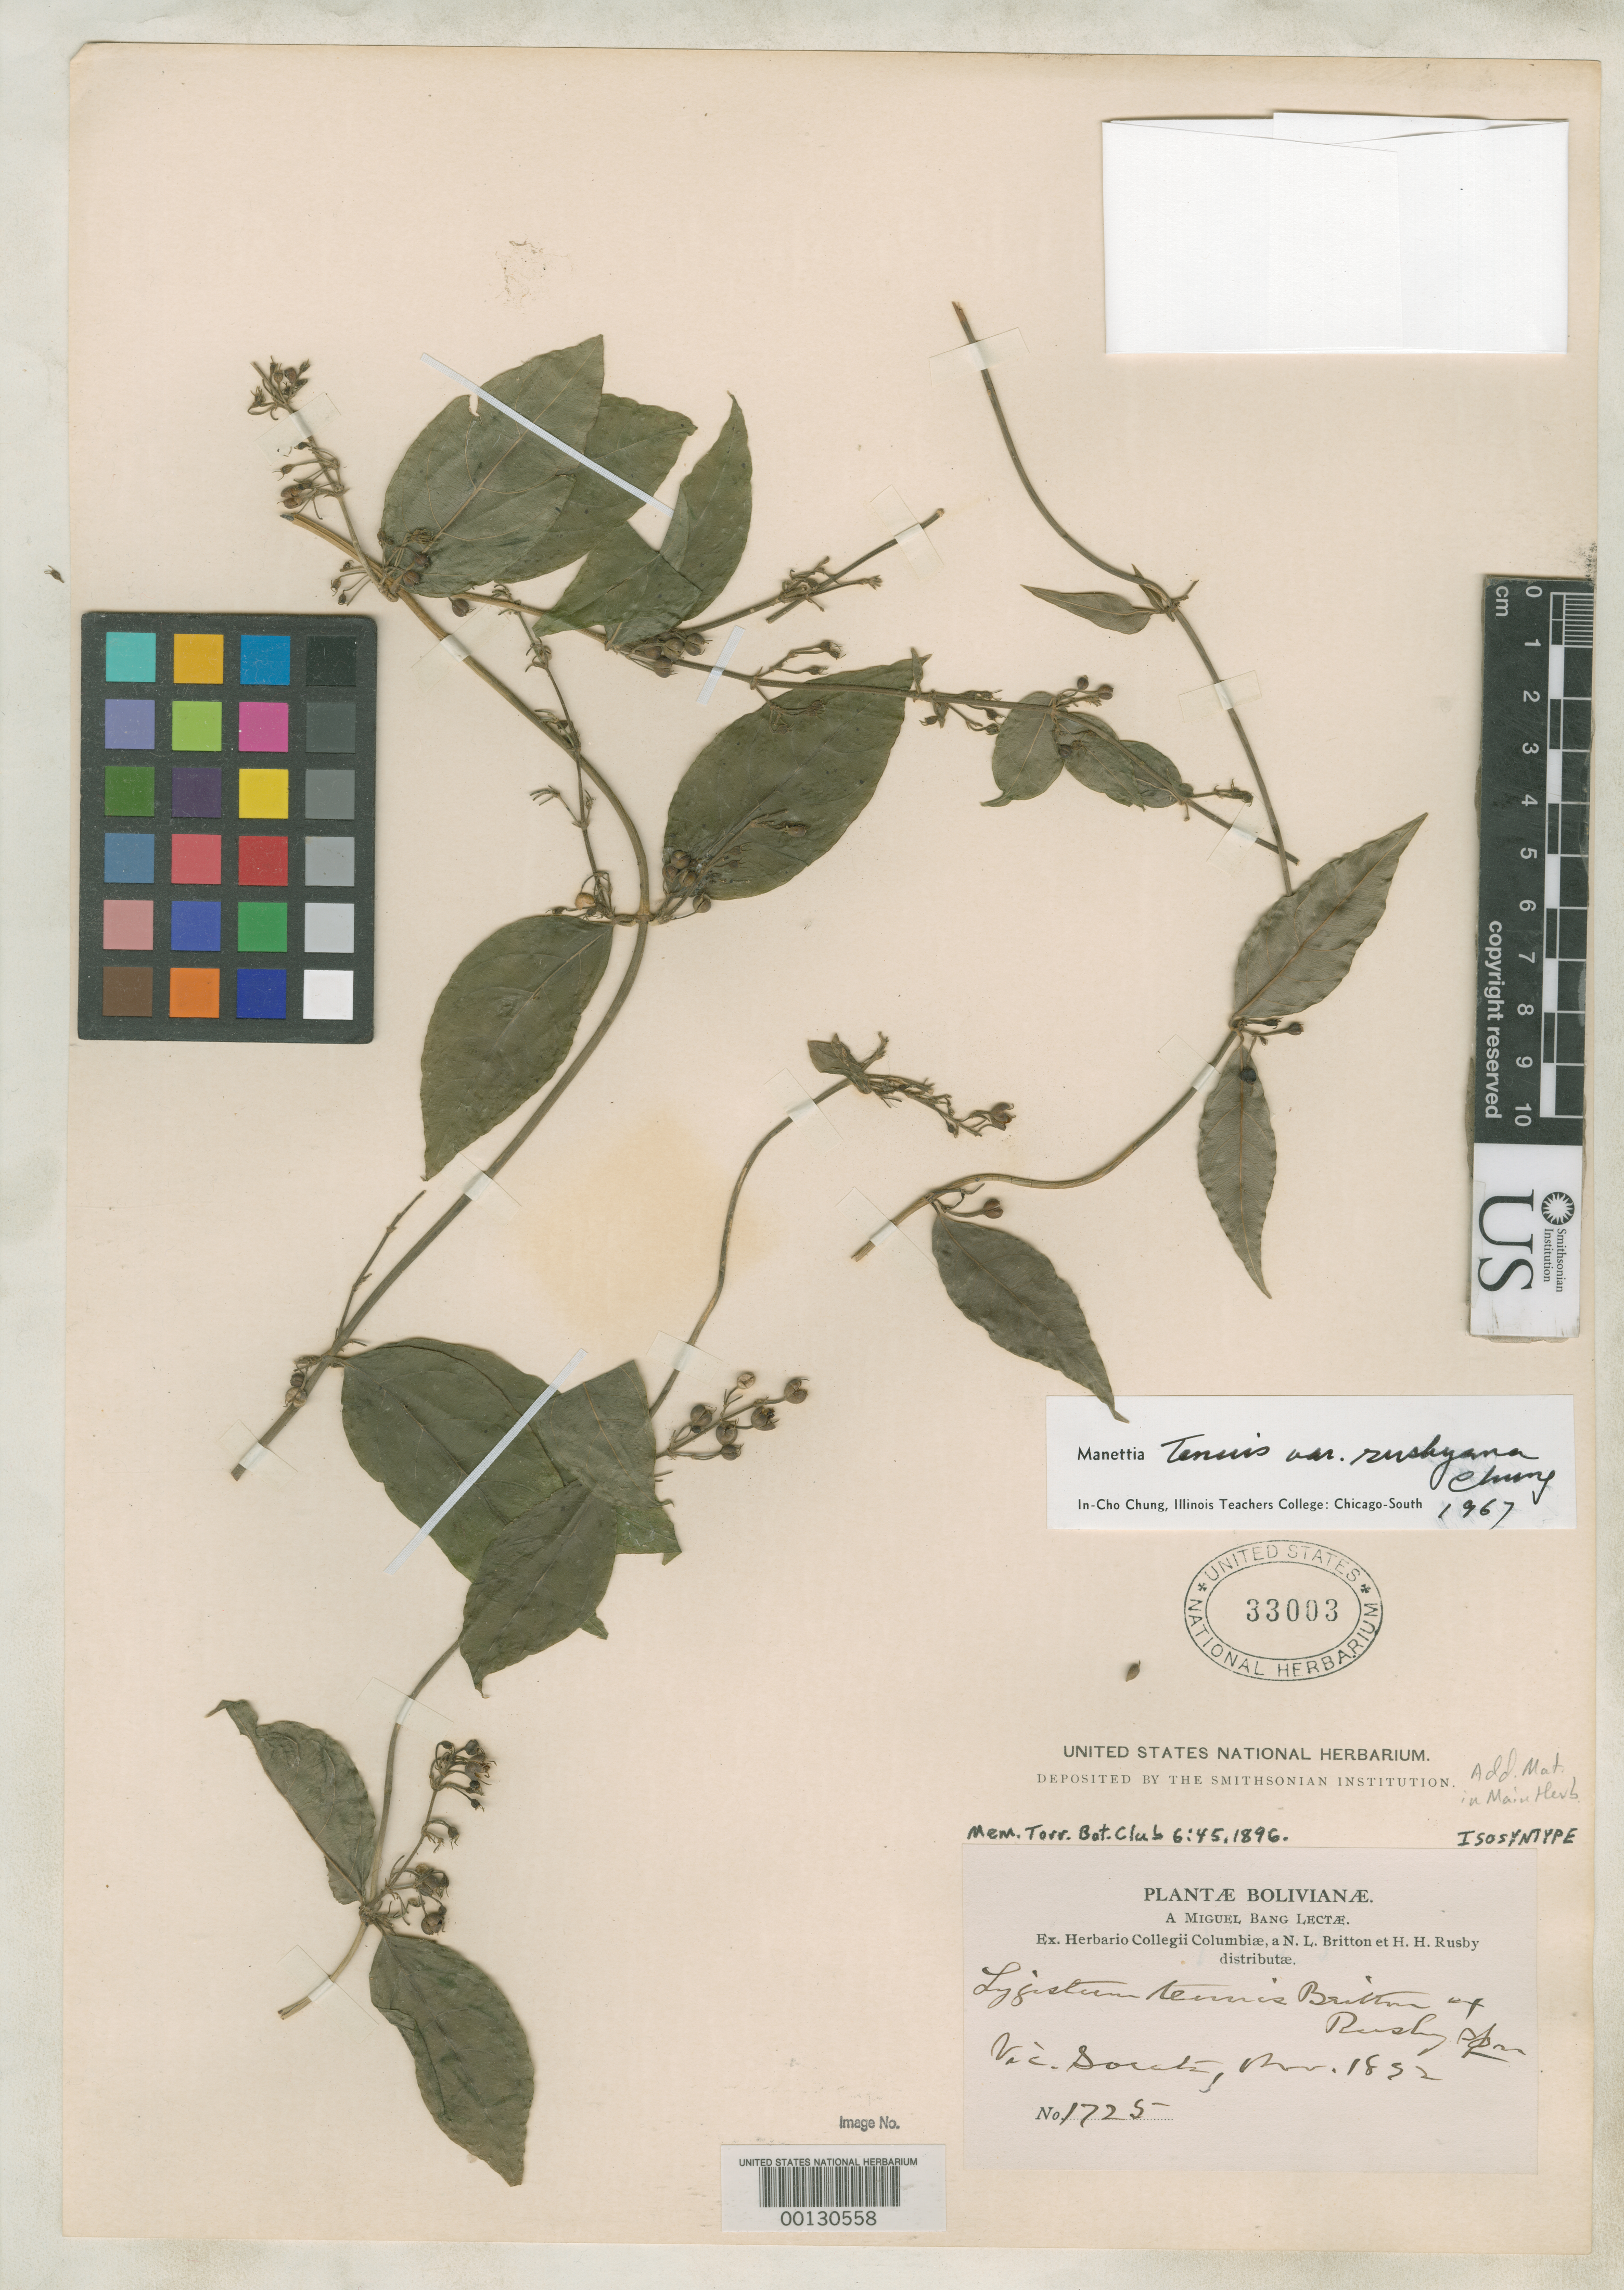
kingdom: Plantae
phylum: Tracheophyta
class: Magnoliopsida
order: Gentianales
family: Rubiaceae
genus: Lygistum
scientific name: Lygistum tenue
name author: Britton ex Rusby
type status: Isotype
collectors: M. Bang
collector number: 1725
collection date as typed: Nov 1892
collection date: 1892-11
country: Bolivia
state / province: La Paz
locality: Sorata vicinity.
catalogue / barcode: US 33003